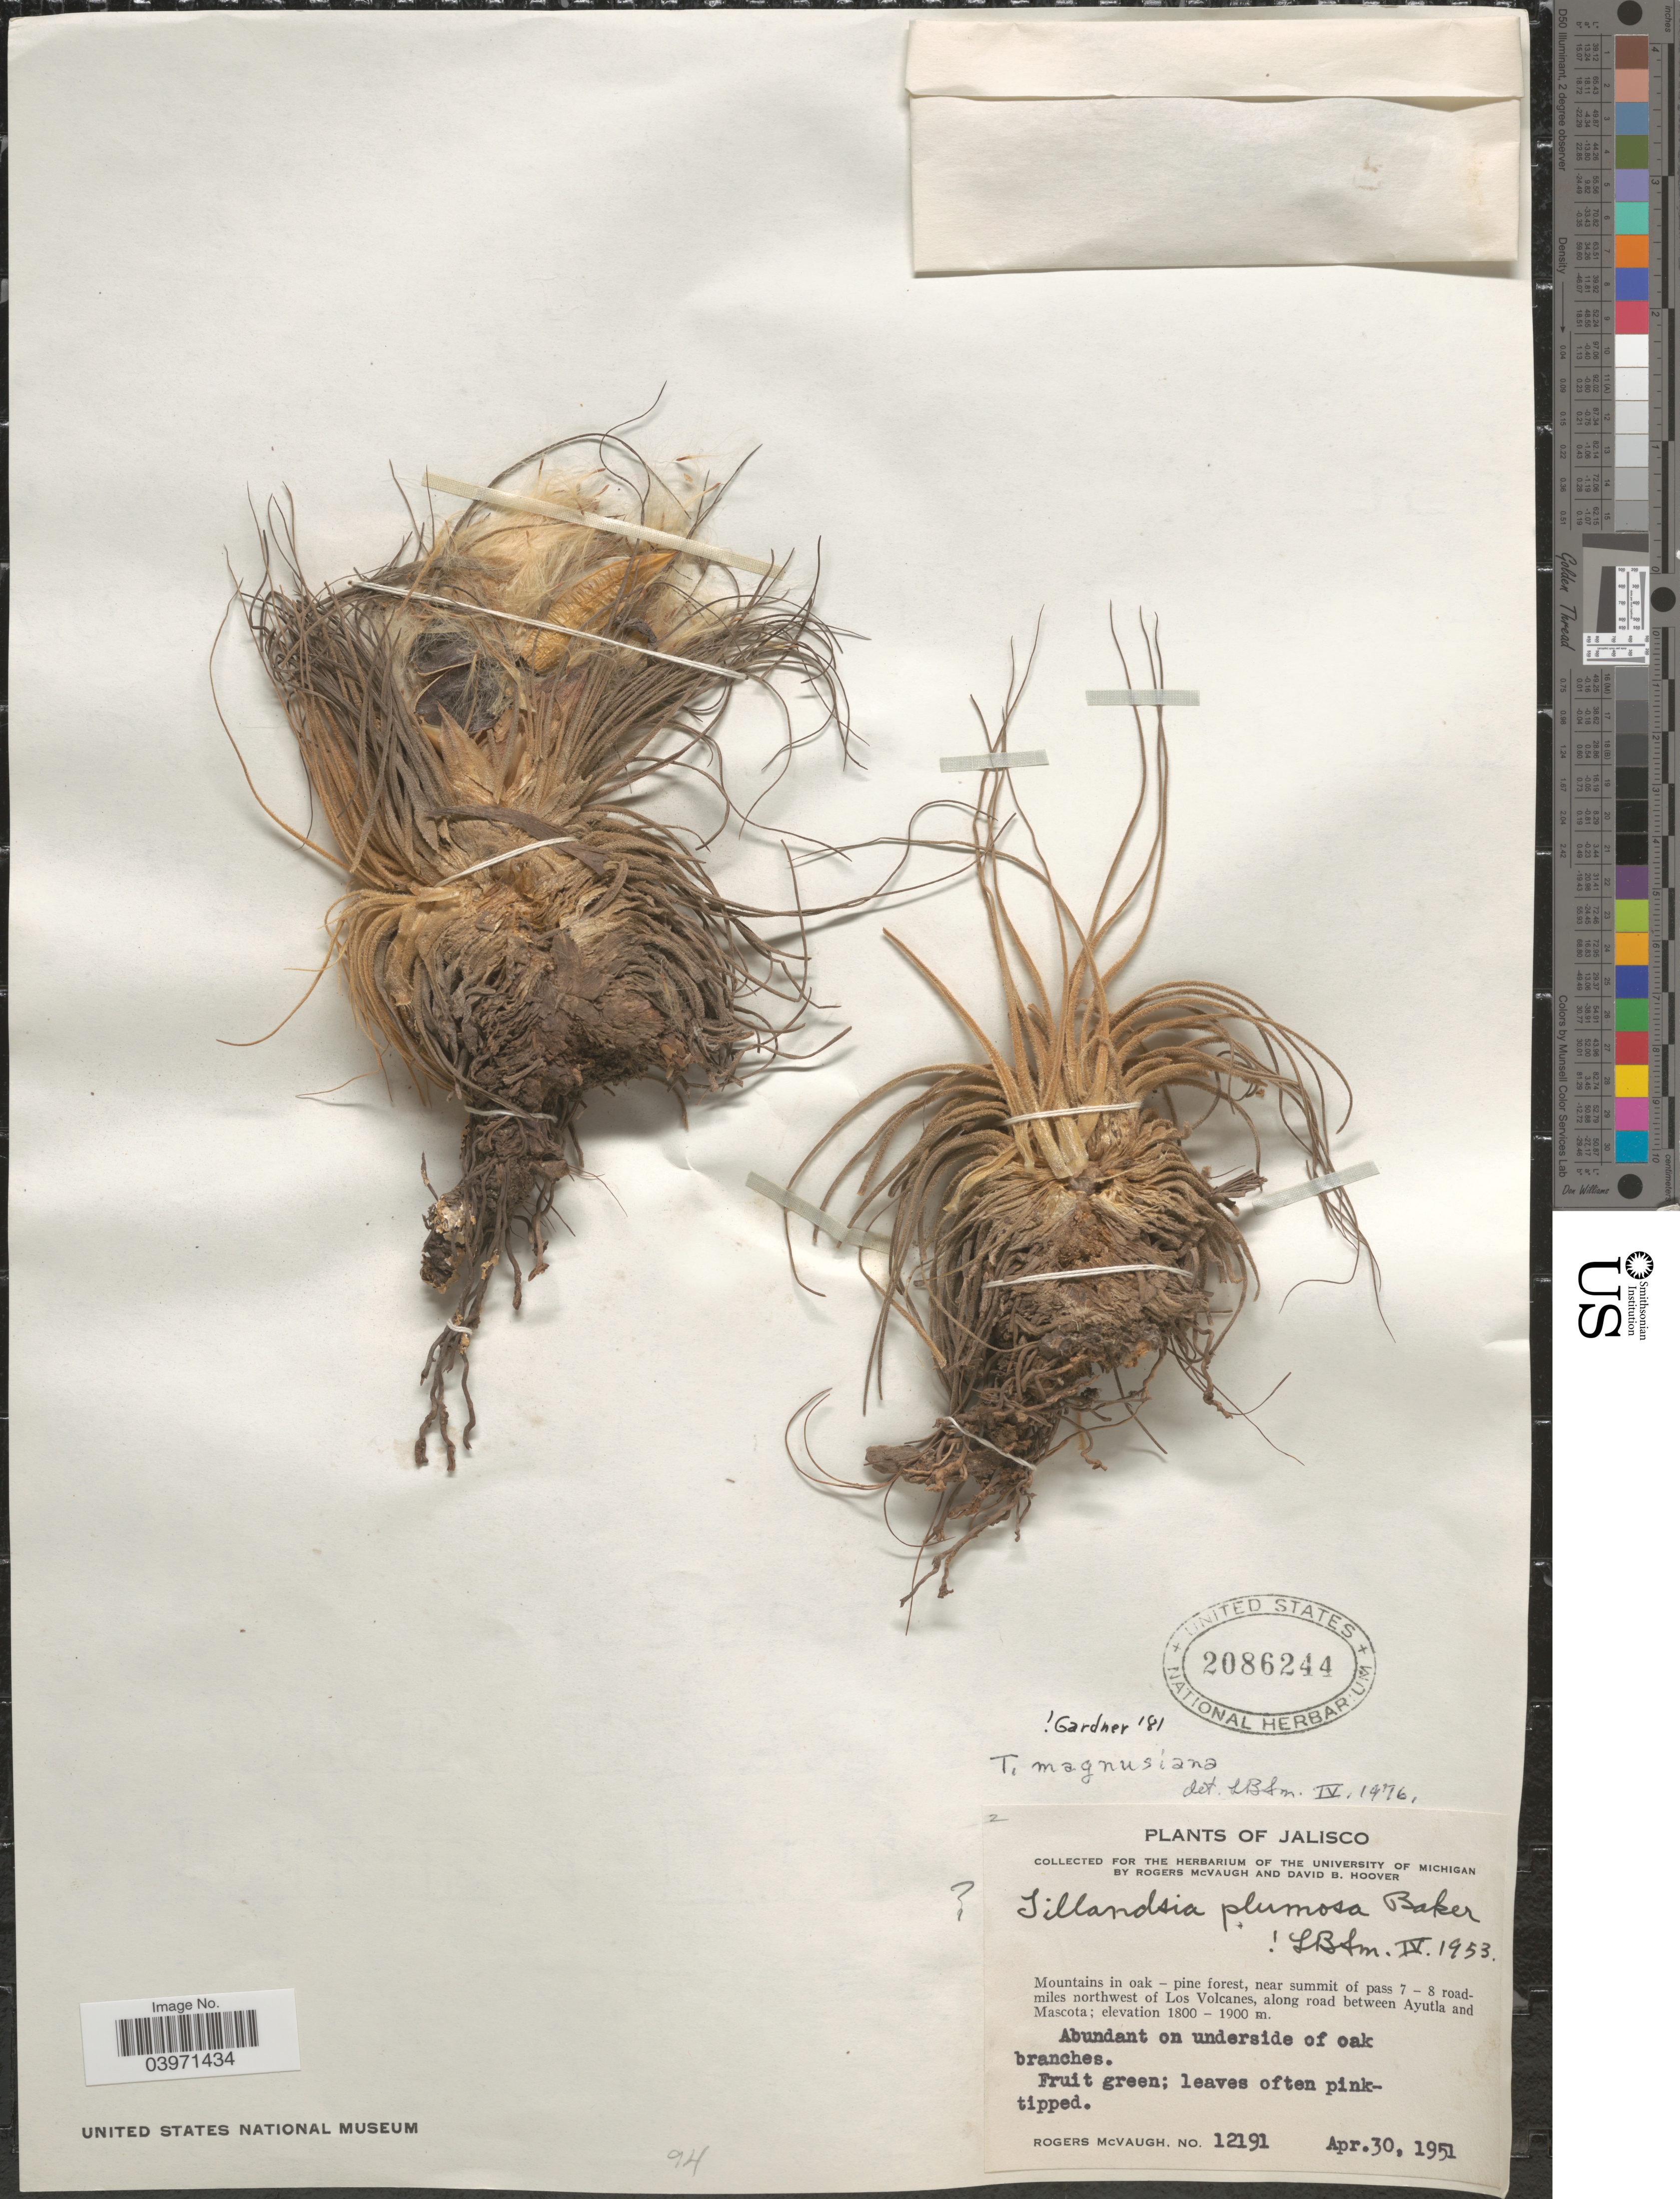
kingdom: Plantae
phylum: Tracheophyta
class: Liliopsida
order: Poales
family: Bromeliaceae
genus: Tillandsia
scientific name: Tillandsia magnusiana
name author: Wittm.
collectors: R. McVaugh & D. B. Hoover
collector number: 12191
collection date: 1951-04-30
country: Mexico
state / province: Jalisco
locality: Near summit of pass 7-8 roadmiles northwest of Los Volcanes, along road between Ayutla and Mascota.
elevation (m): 1800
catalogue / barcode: US 2086244